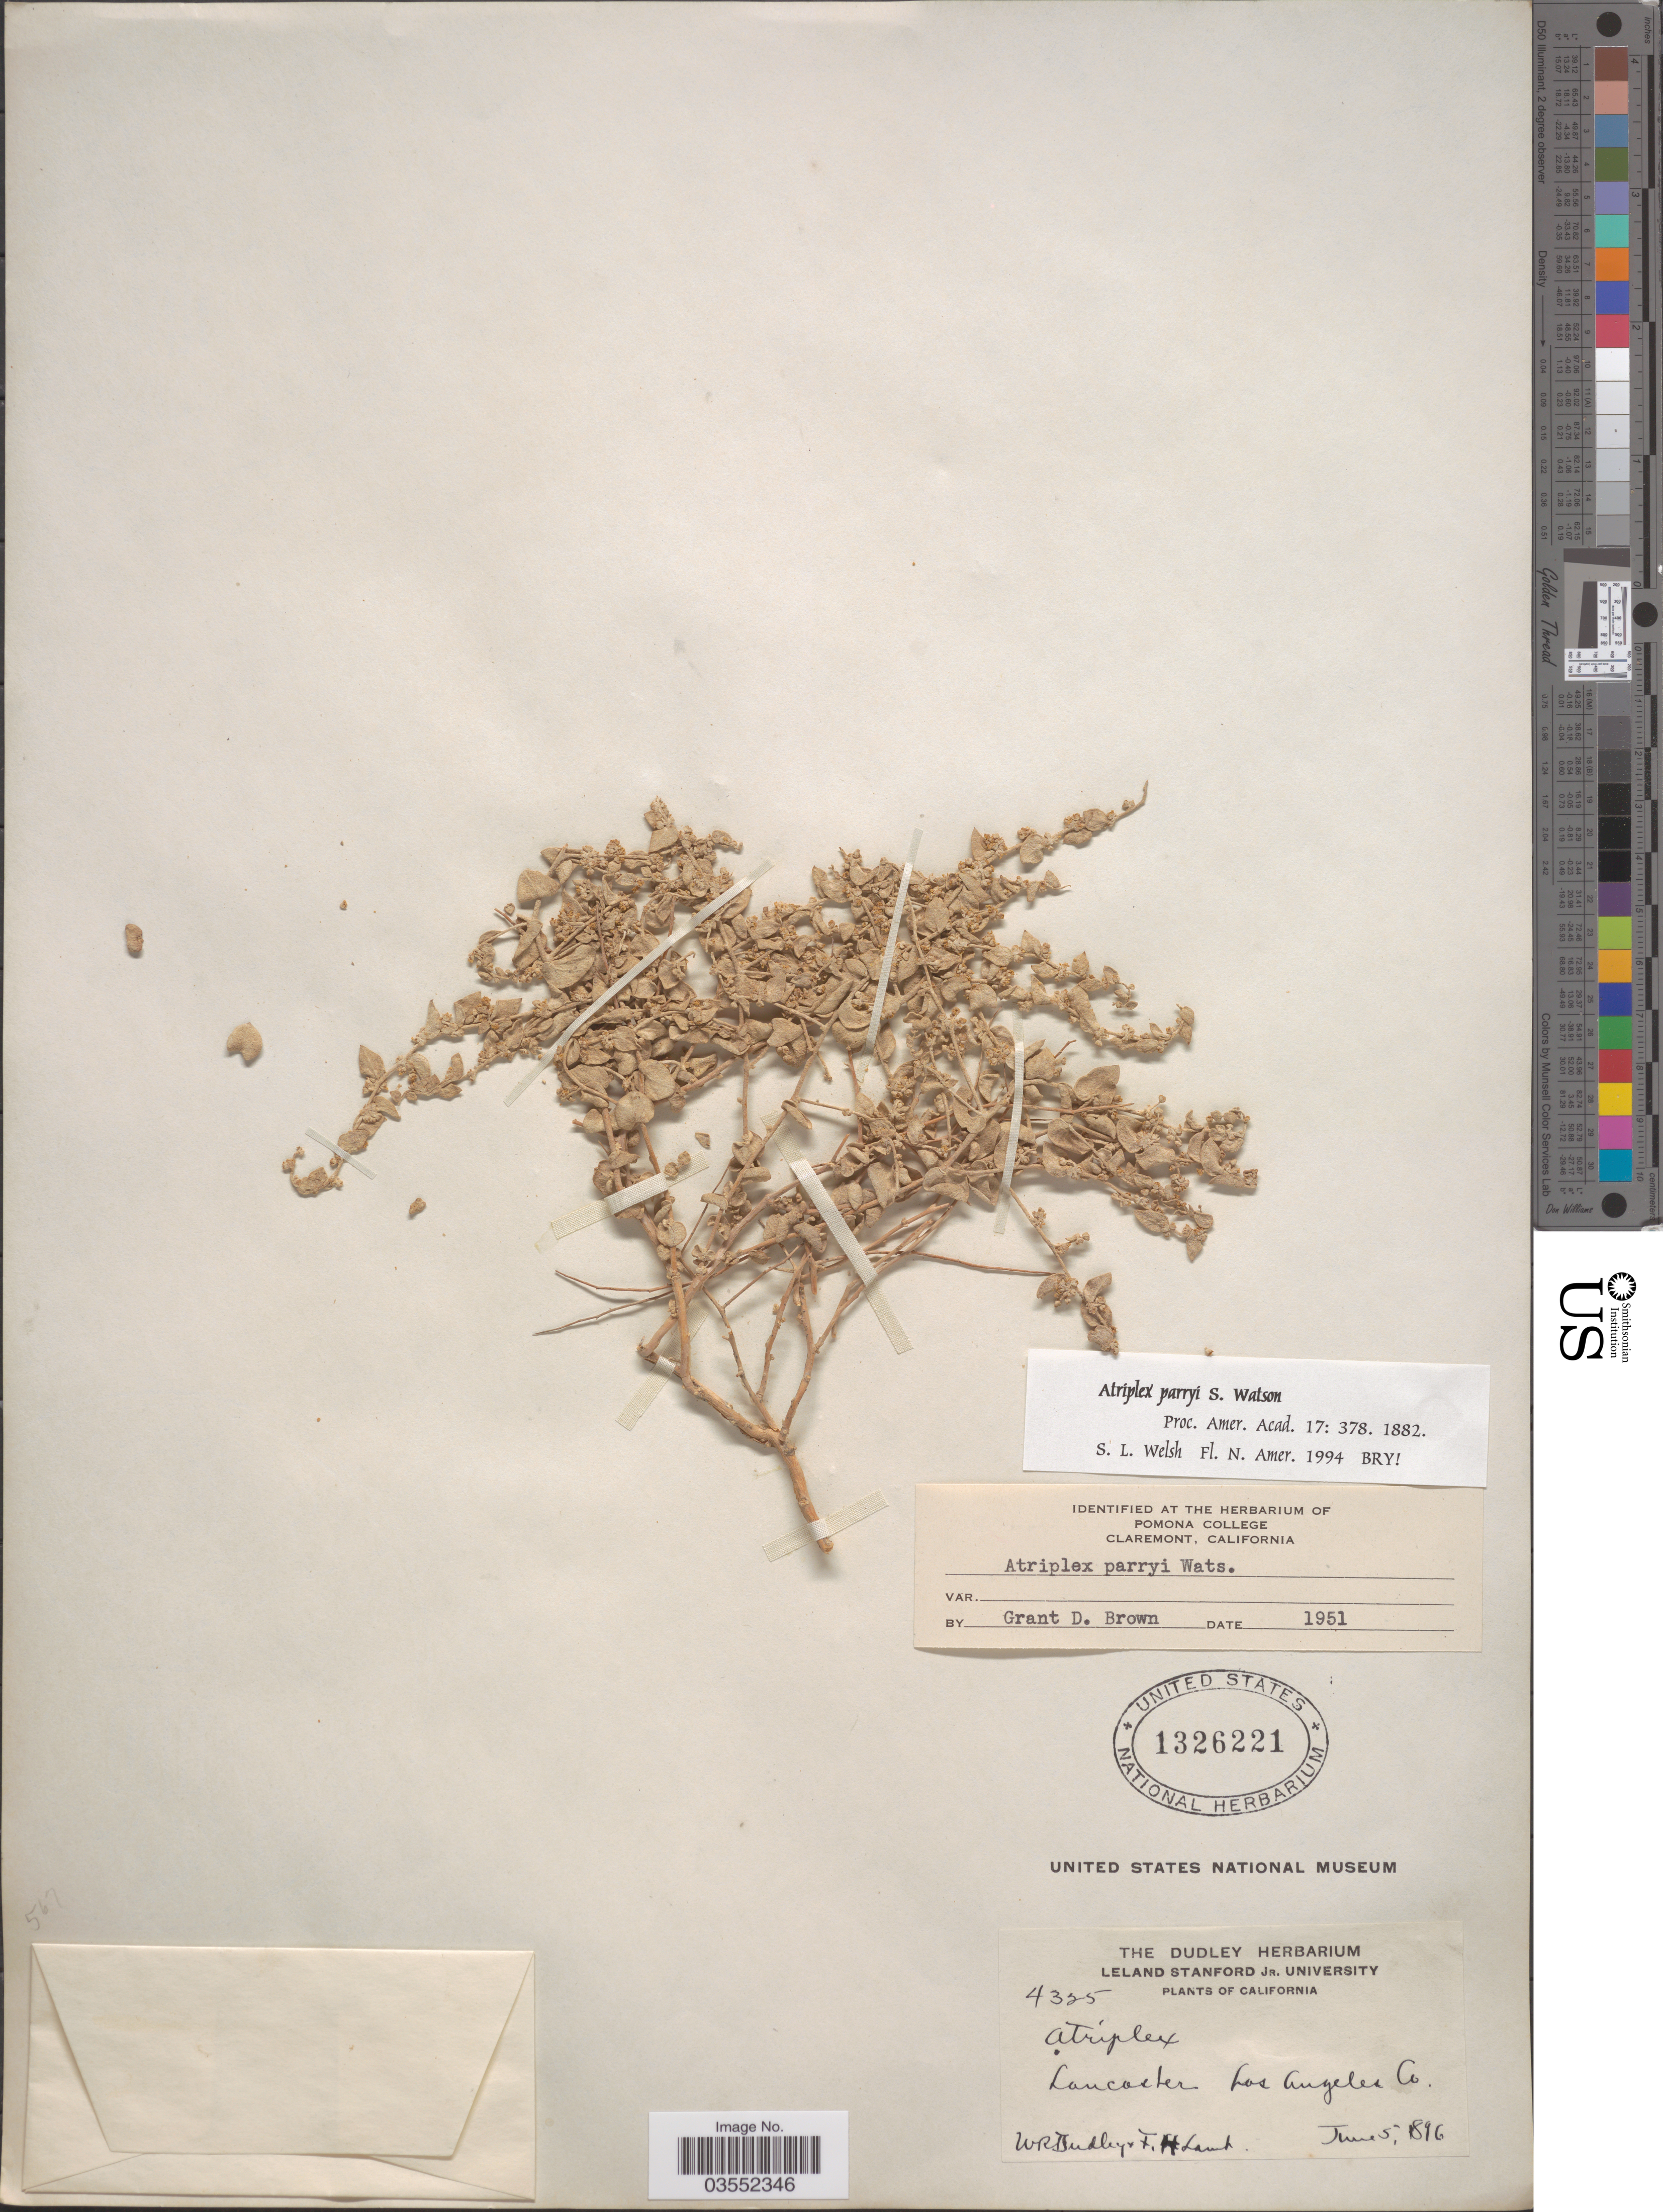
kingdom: Plantae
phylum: Tracheophyta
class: Magnoliopsida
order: Caryophyllales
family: Amaranthaceae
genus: Atriplex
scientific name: Atriplex parryi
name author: S. Watson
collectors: W. Dudley & F. H. Lamb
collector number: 4325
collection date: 1896-06-05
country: United States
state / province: California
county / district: Los Angeles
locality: Lancaster, Los Angeles Co.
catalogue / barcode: US 1326221